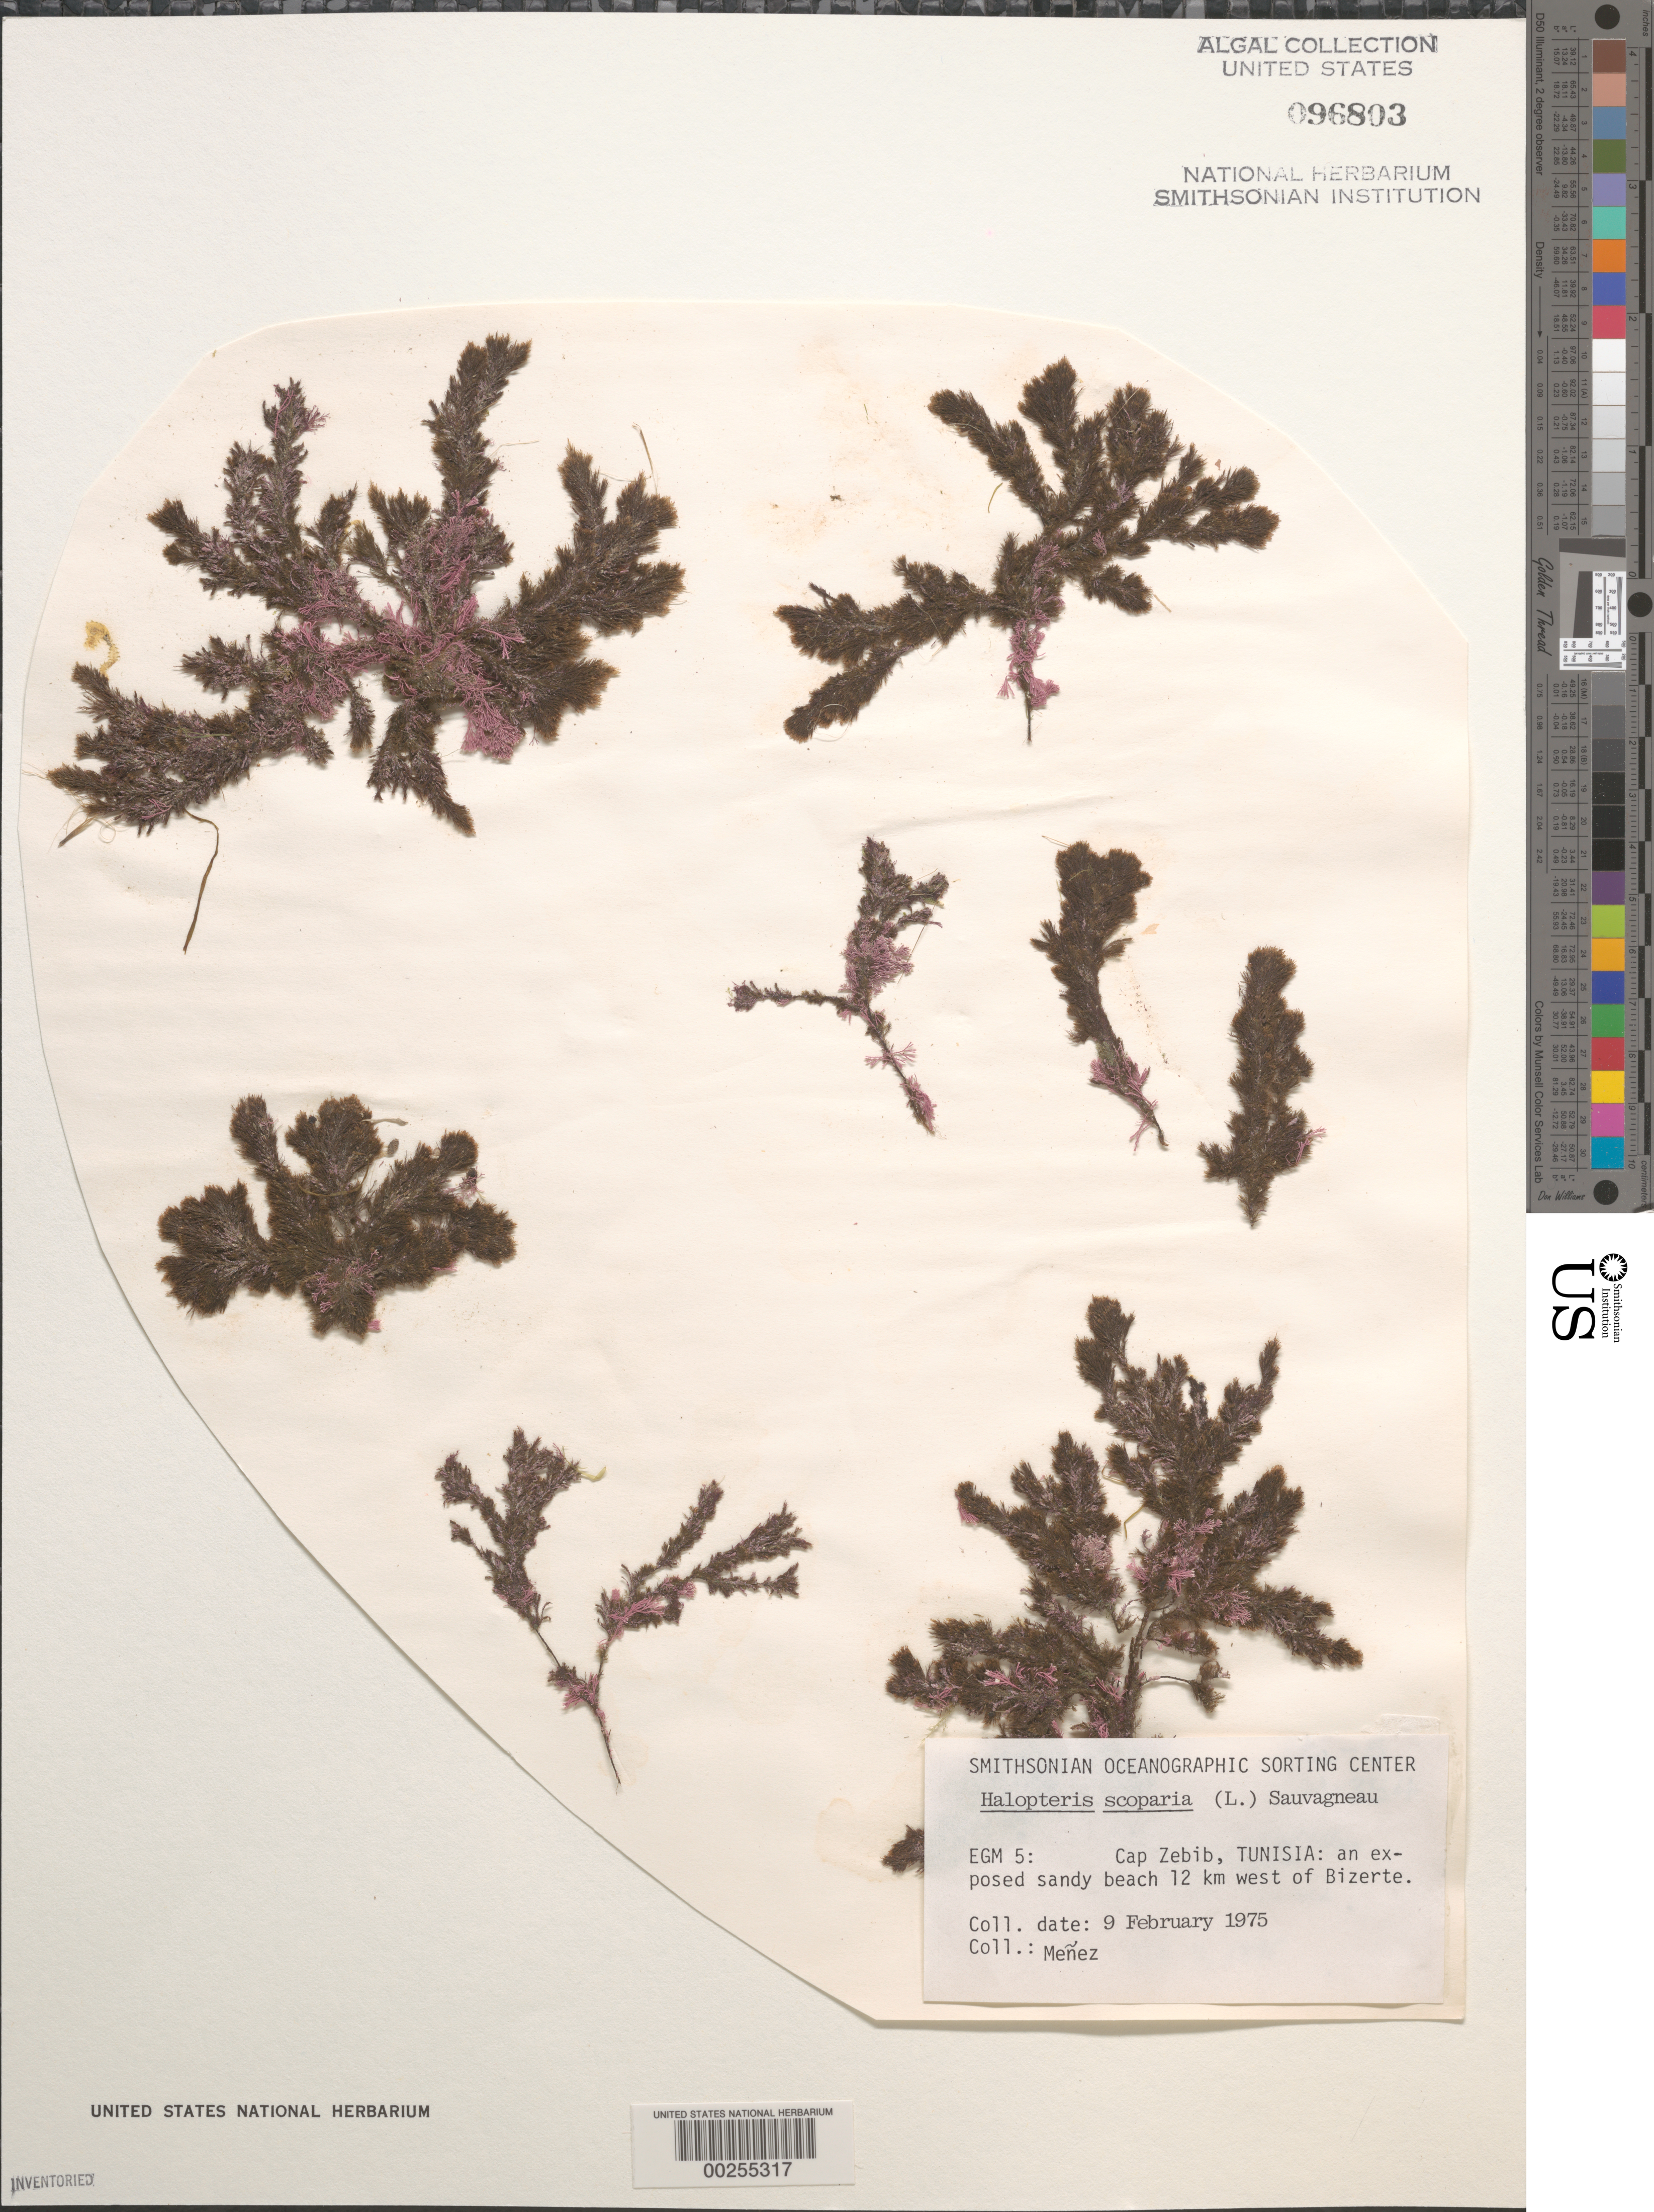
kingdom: Chromista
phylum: Ochrophyta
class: Phaeophyceae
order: Sphacelariales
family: Stypocaulaceae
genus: Halopteris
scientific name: Halopteris scoparia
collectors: Meñez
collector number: EGM 5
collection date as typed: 09 Feb 1975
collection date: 1975-02-09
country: Tunisia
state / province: Bizerte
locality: Cap Zebib 12 km west of Bizerte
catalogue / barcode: US 96803